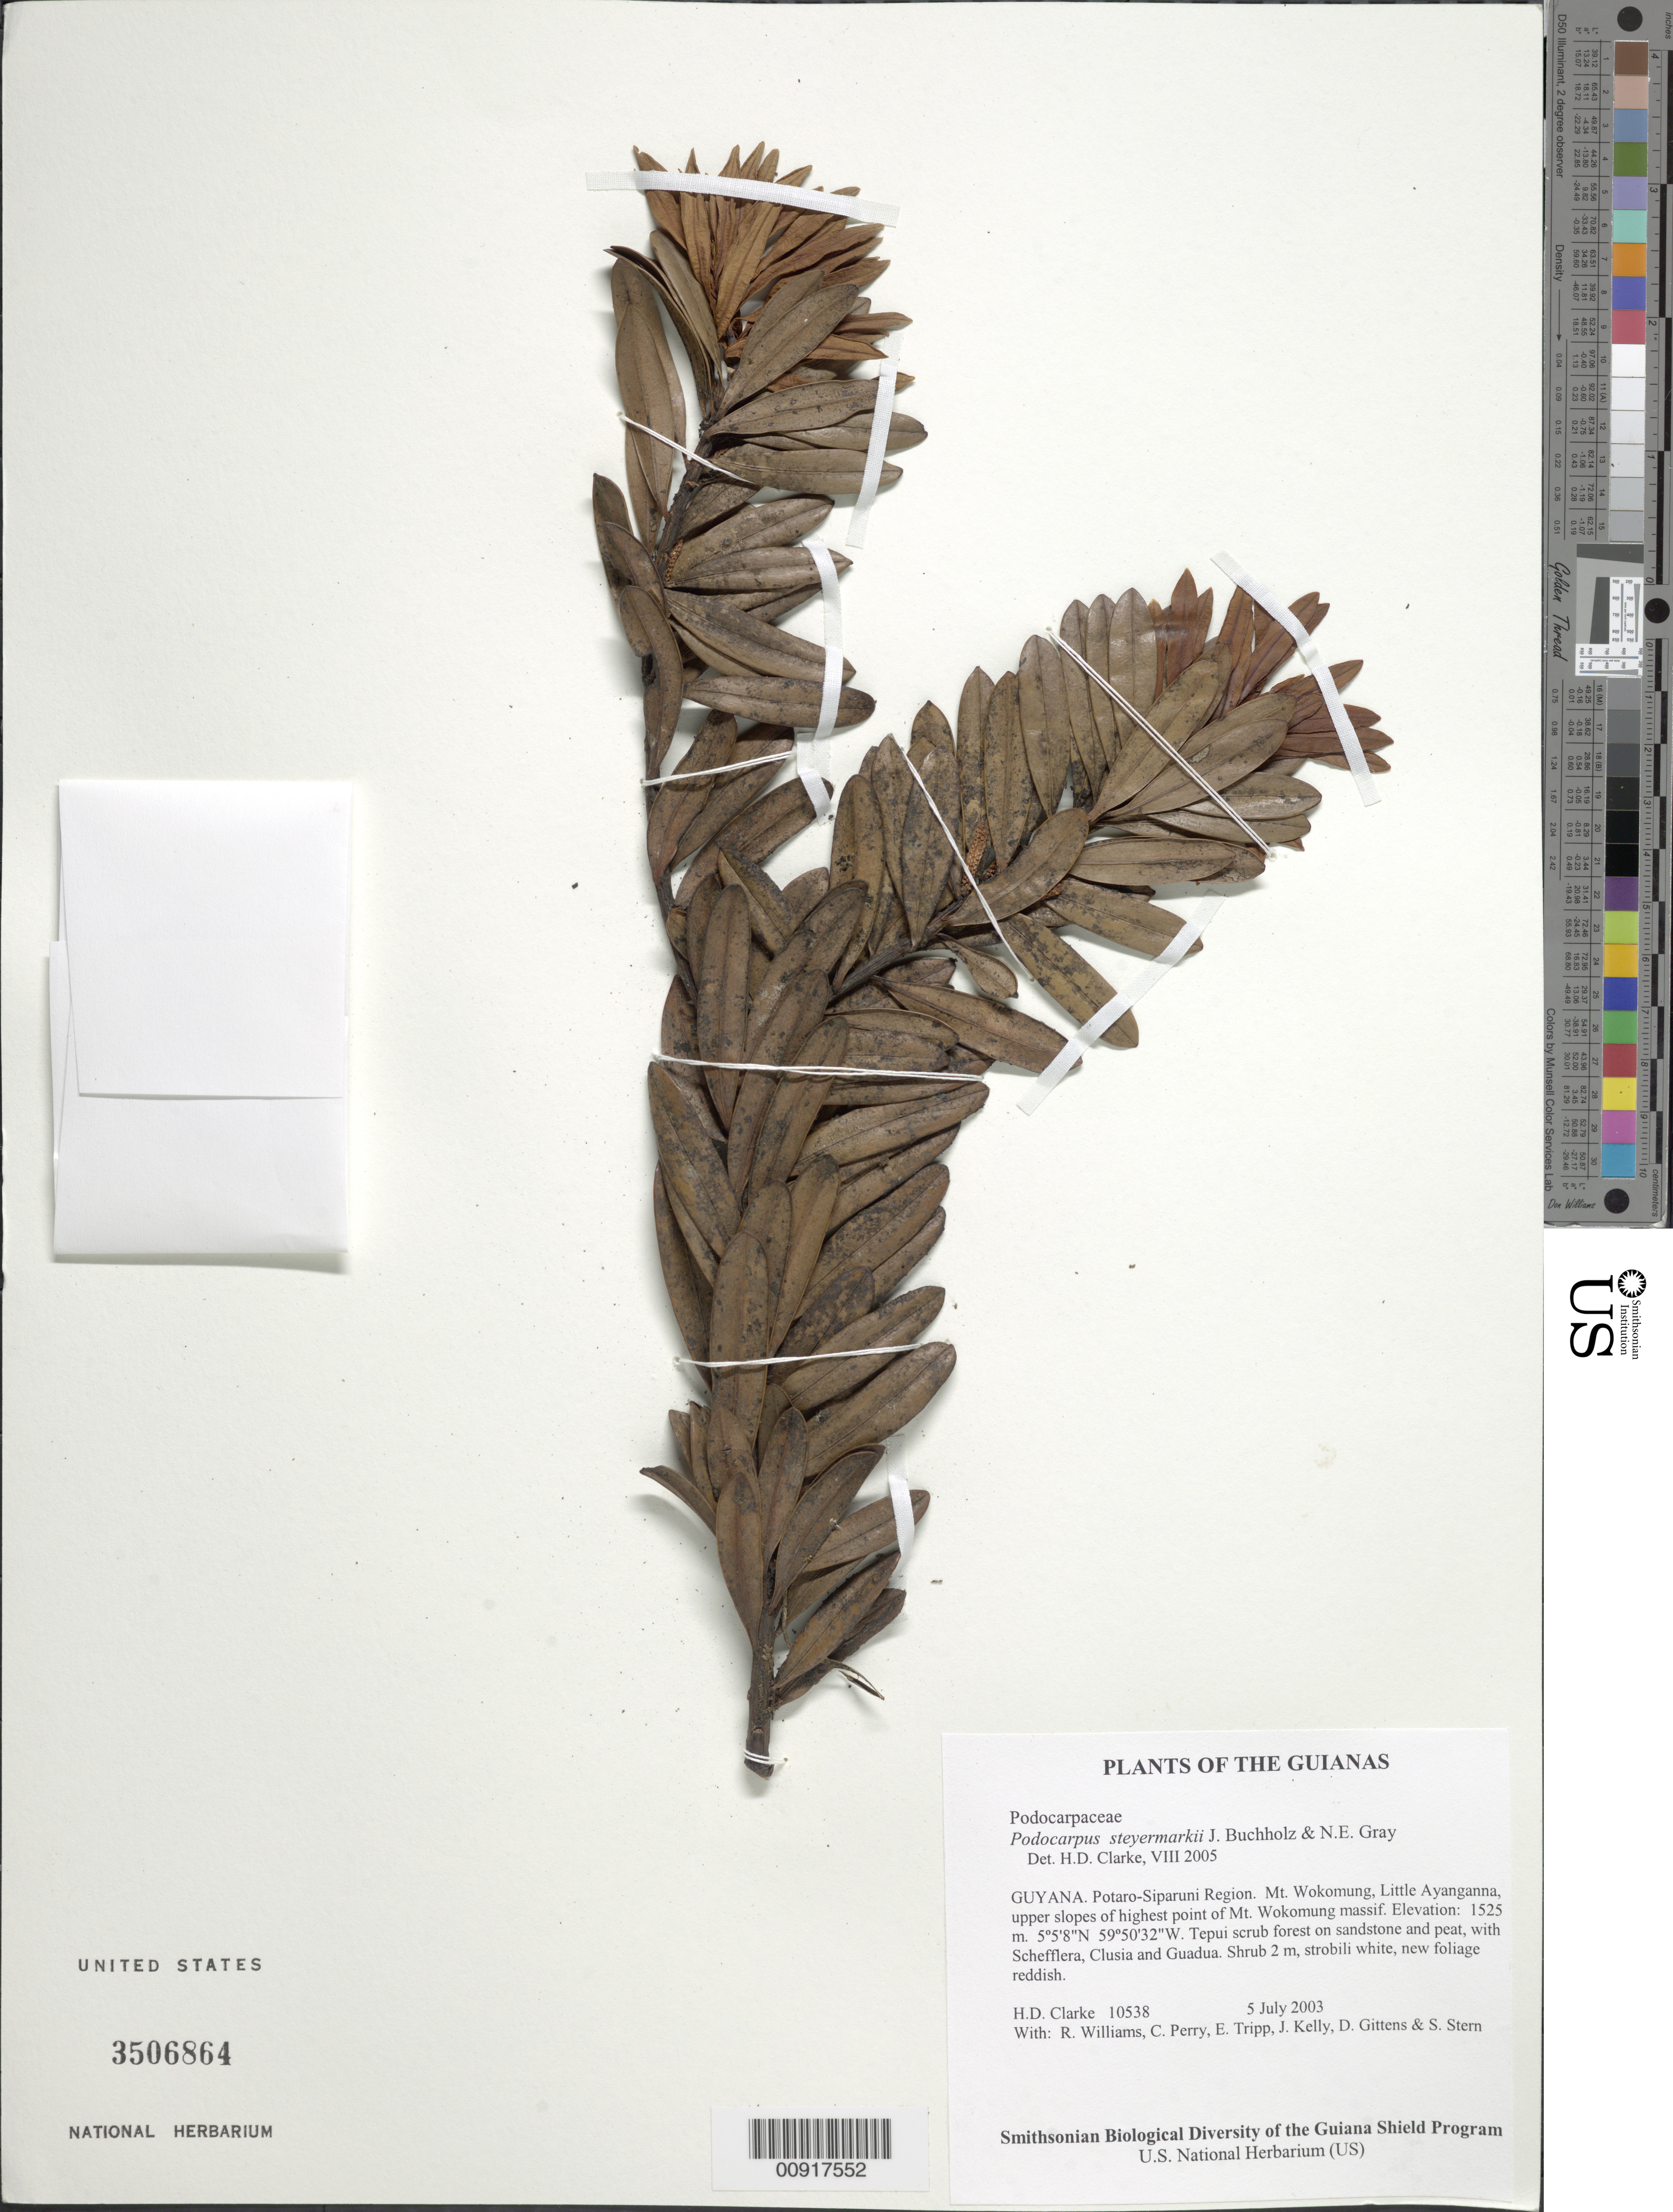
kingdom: Plantae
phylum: Tracheophyta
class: Pinopsida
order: Pinales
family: Podocarpaceae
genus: Podocarpus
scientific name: Podocarpus steyermarkii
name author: J. Buchholz & N.E. Gray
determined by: Clarke, H. D., University of North Carolina (Asheville)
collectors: H. D. Clarke, R. Williams, C. Perry, E. Tripp, J. Kelly, D. Gittens & S. R. Stern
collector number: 10538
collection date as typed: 5 July 2003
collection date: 2003-07-05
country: Guyana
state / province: Potaro-Siparuni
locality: Mt. Wokomung, Little Ayanganna, upper slopes of highest point of Mt. Wokomung massif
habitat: Tepui scrub forest on sandstone and peat, with Schefflera, Clusia and Guadua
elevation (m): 1525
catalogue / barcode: US 3506864